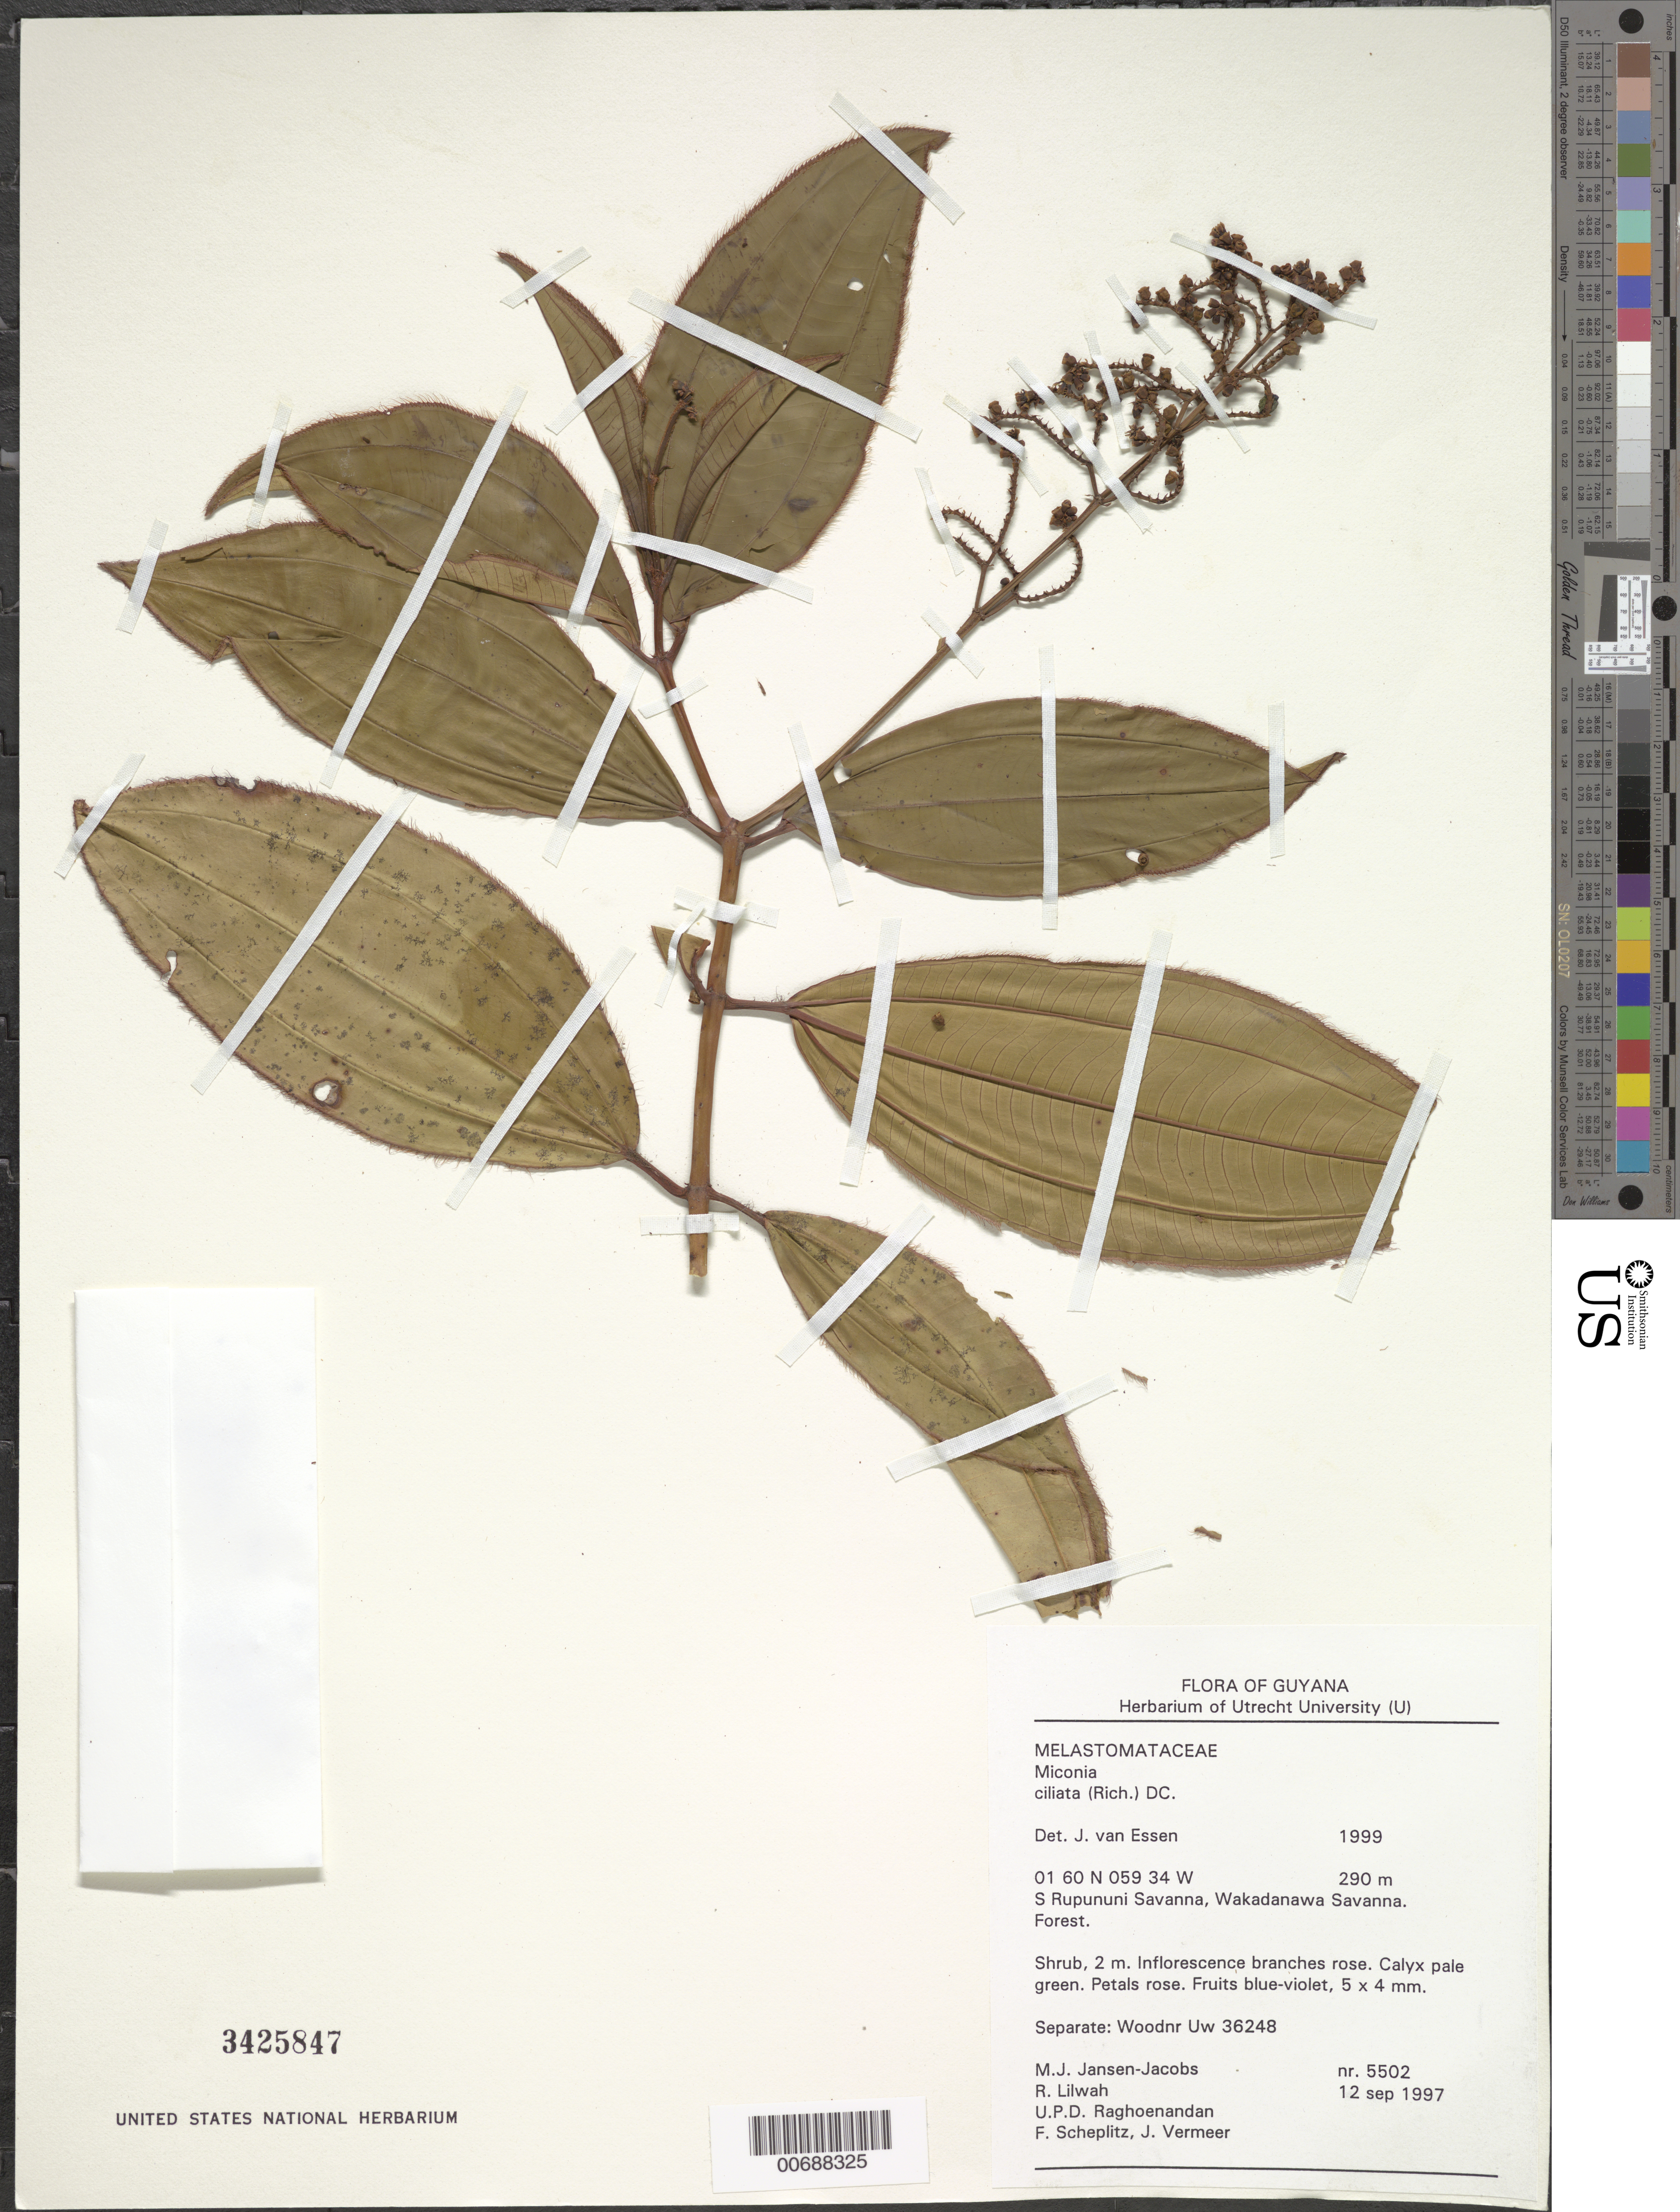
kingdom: Plantae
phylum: Tracheophyta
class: Magnoliopsida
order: Myrtales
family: Melastomataceae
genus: Miconia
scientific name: Miconia ciliata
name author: (Rich.) DC.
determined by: van Essen, J.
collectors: M. J. Jansen-Jacobs, R. Lilwah, U. Raghoenandan, F. Scheplitz & J. Vermeer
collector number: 5502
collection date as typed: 12-Sep-97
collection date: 1997-09-12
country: Guyana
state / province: U. Takutu-U. Essequibo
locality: S. Rupununi savanna, Wakadanawa Savanna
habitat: Forest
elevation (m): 290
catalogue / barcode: US 3425847